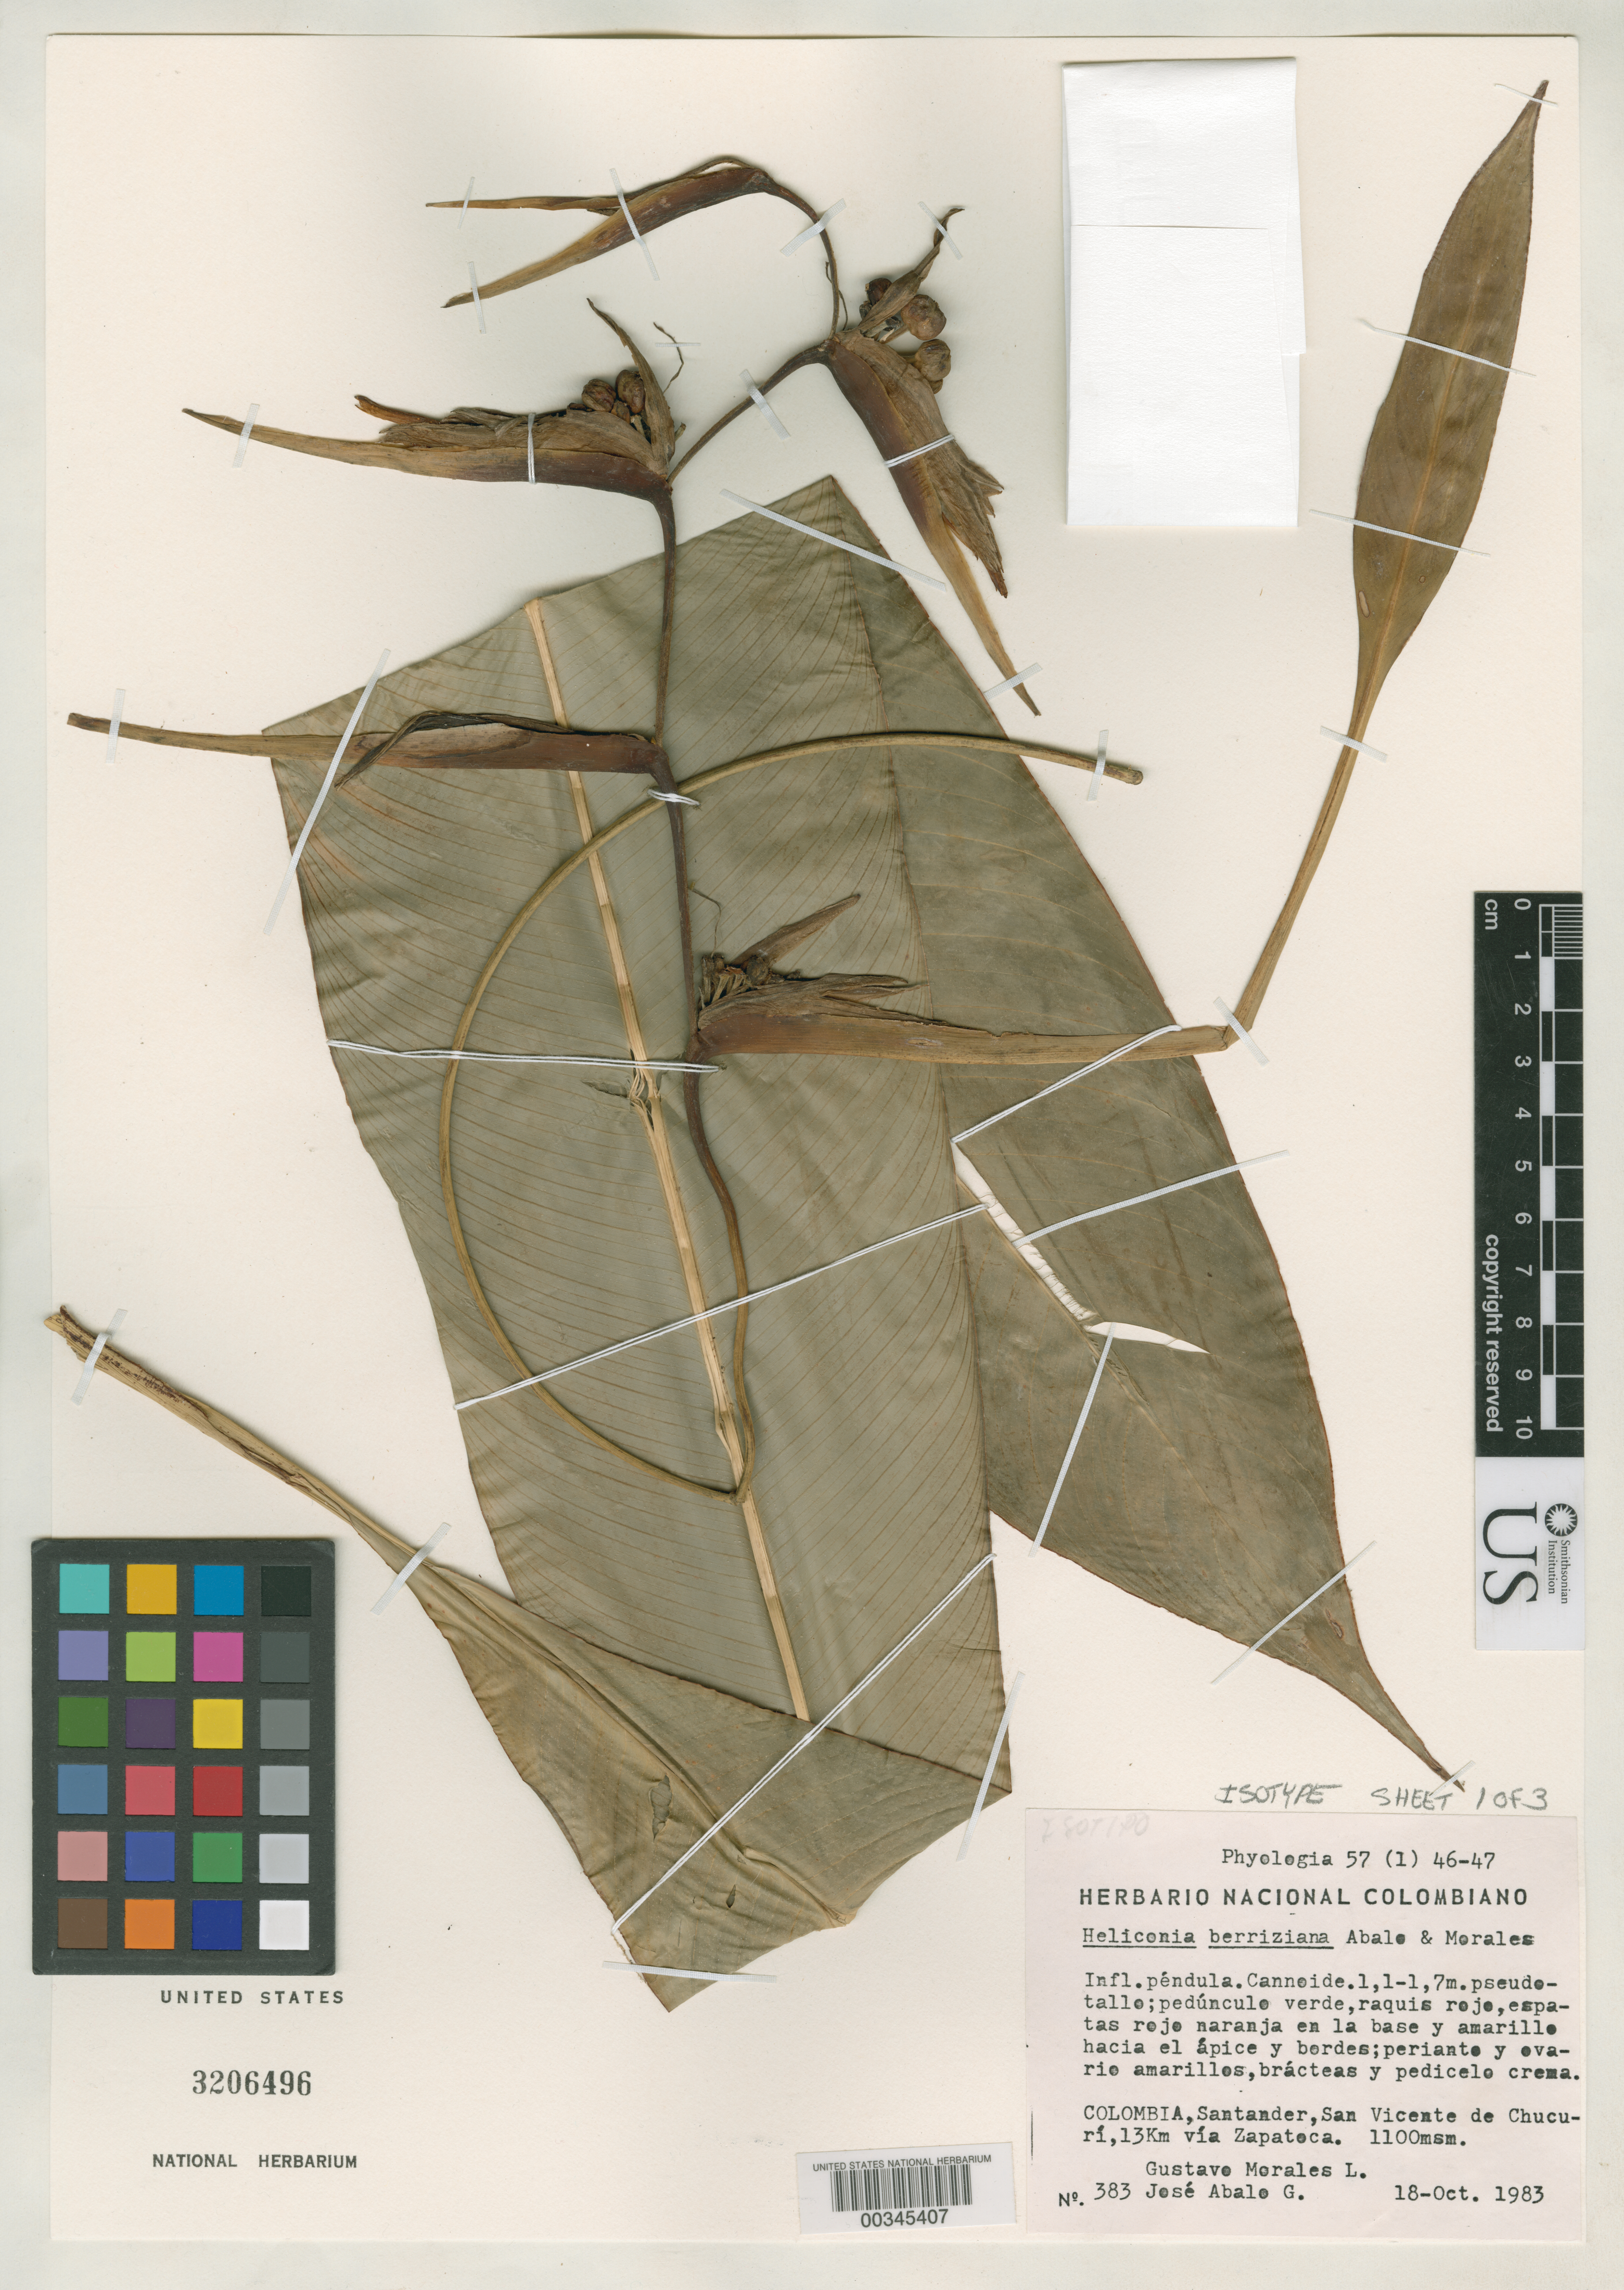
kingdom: Plantae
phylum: Tracheophyta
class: Liliopsida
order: Zingiberales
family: Heliconiaceae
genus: Heliconia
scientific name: Heliconia berriziana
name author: Abalo & G. Morales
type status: Isotype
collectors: G. Morales L.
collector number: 383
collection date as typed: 18 Oct 1983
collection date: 1983-10-18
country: Colombia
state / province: Santander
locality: San Vicente de Chucuri, 13 km via Zapatoca.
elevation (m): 1100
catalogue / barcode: US 3206496